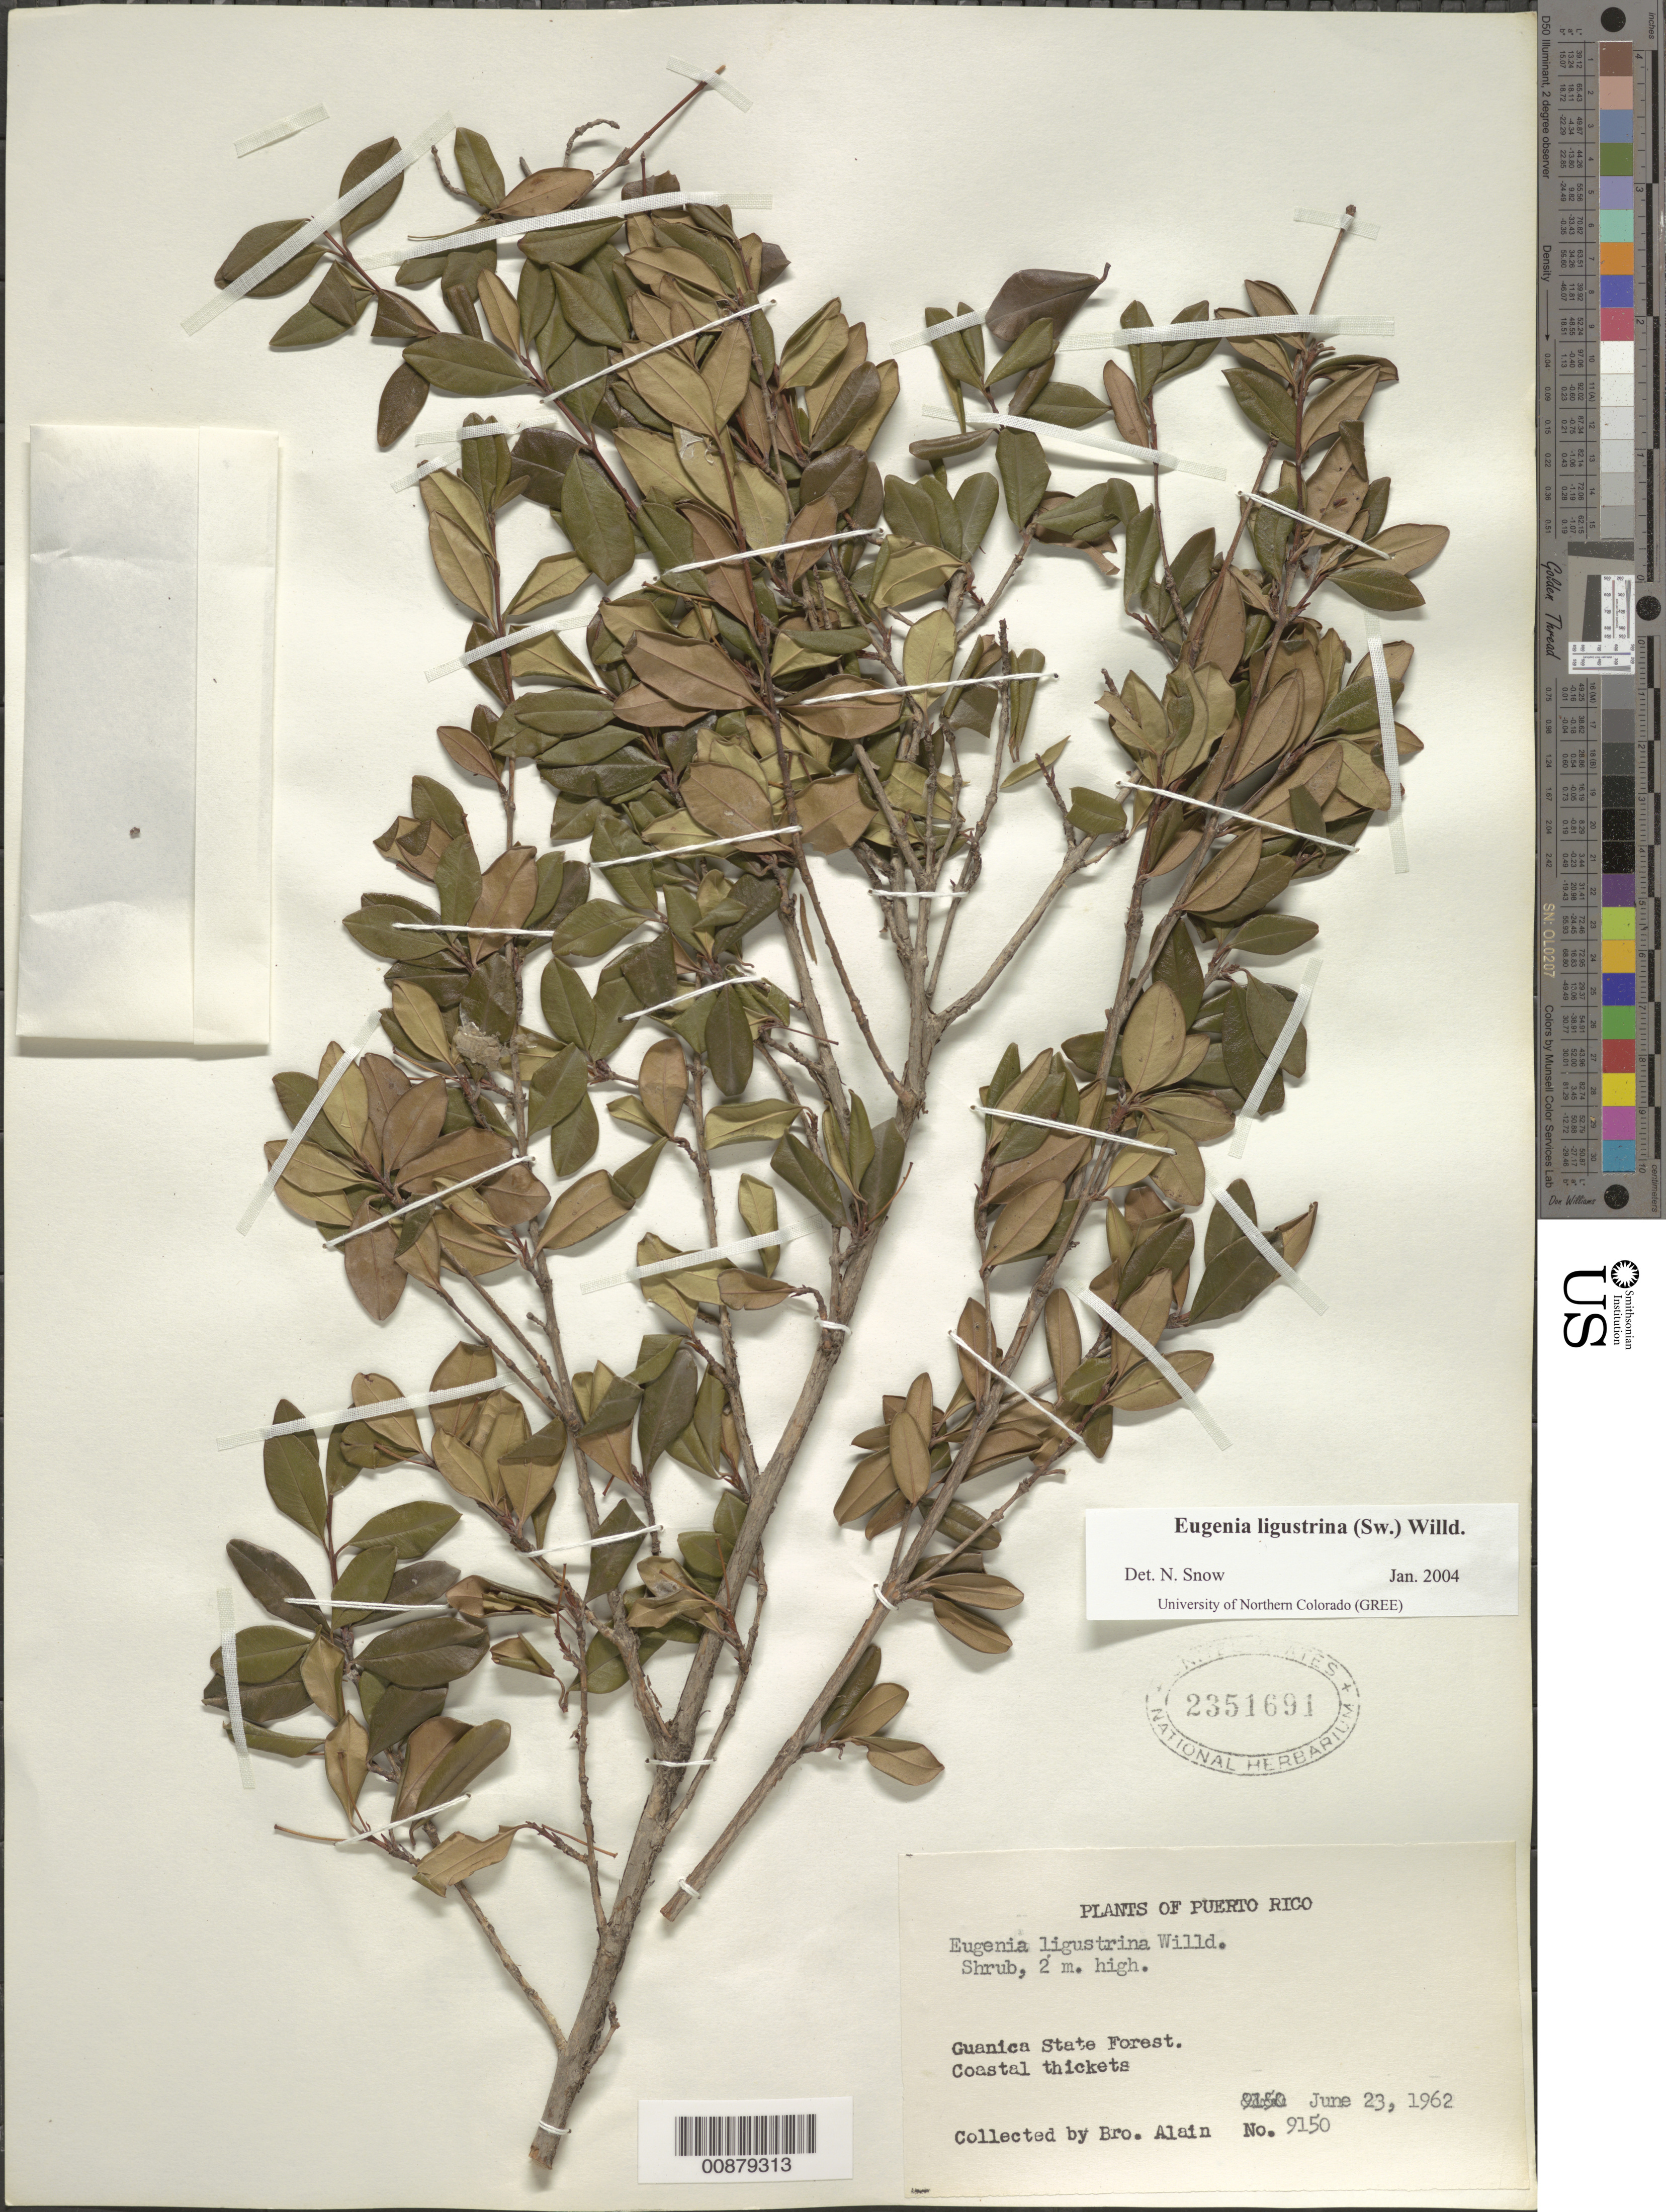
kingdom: Plantae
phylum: Tracheophyta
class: Magnoliopsida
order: Myrtales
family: Myrtaceae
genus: Eugenia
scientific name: Eugenia ligustrina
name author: (Sw.) Willd.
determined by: Snow, N. W.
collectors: A. H. Liogier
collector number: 9150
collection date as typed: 23 Jun 1962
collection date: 1962-06-23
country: Puerto Rico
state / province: Guánica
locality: Guanica State Forest.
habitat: Coastal thickets.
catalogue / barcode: US 2351691